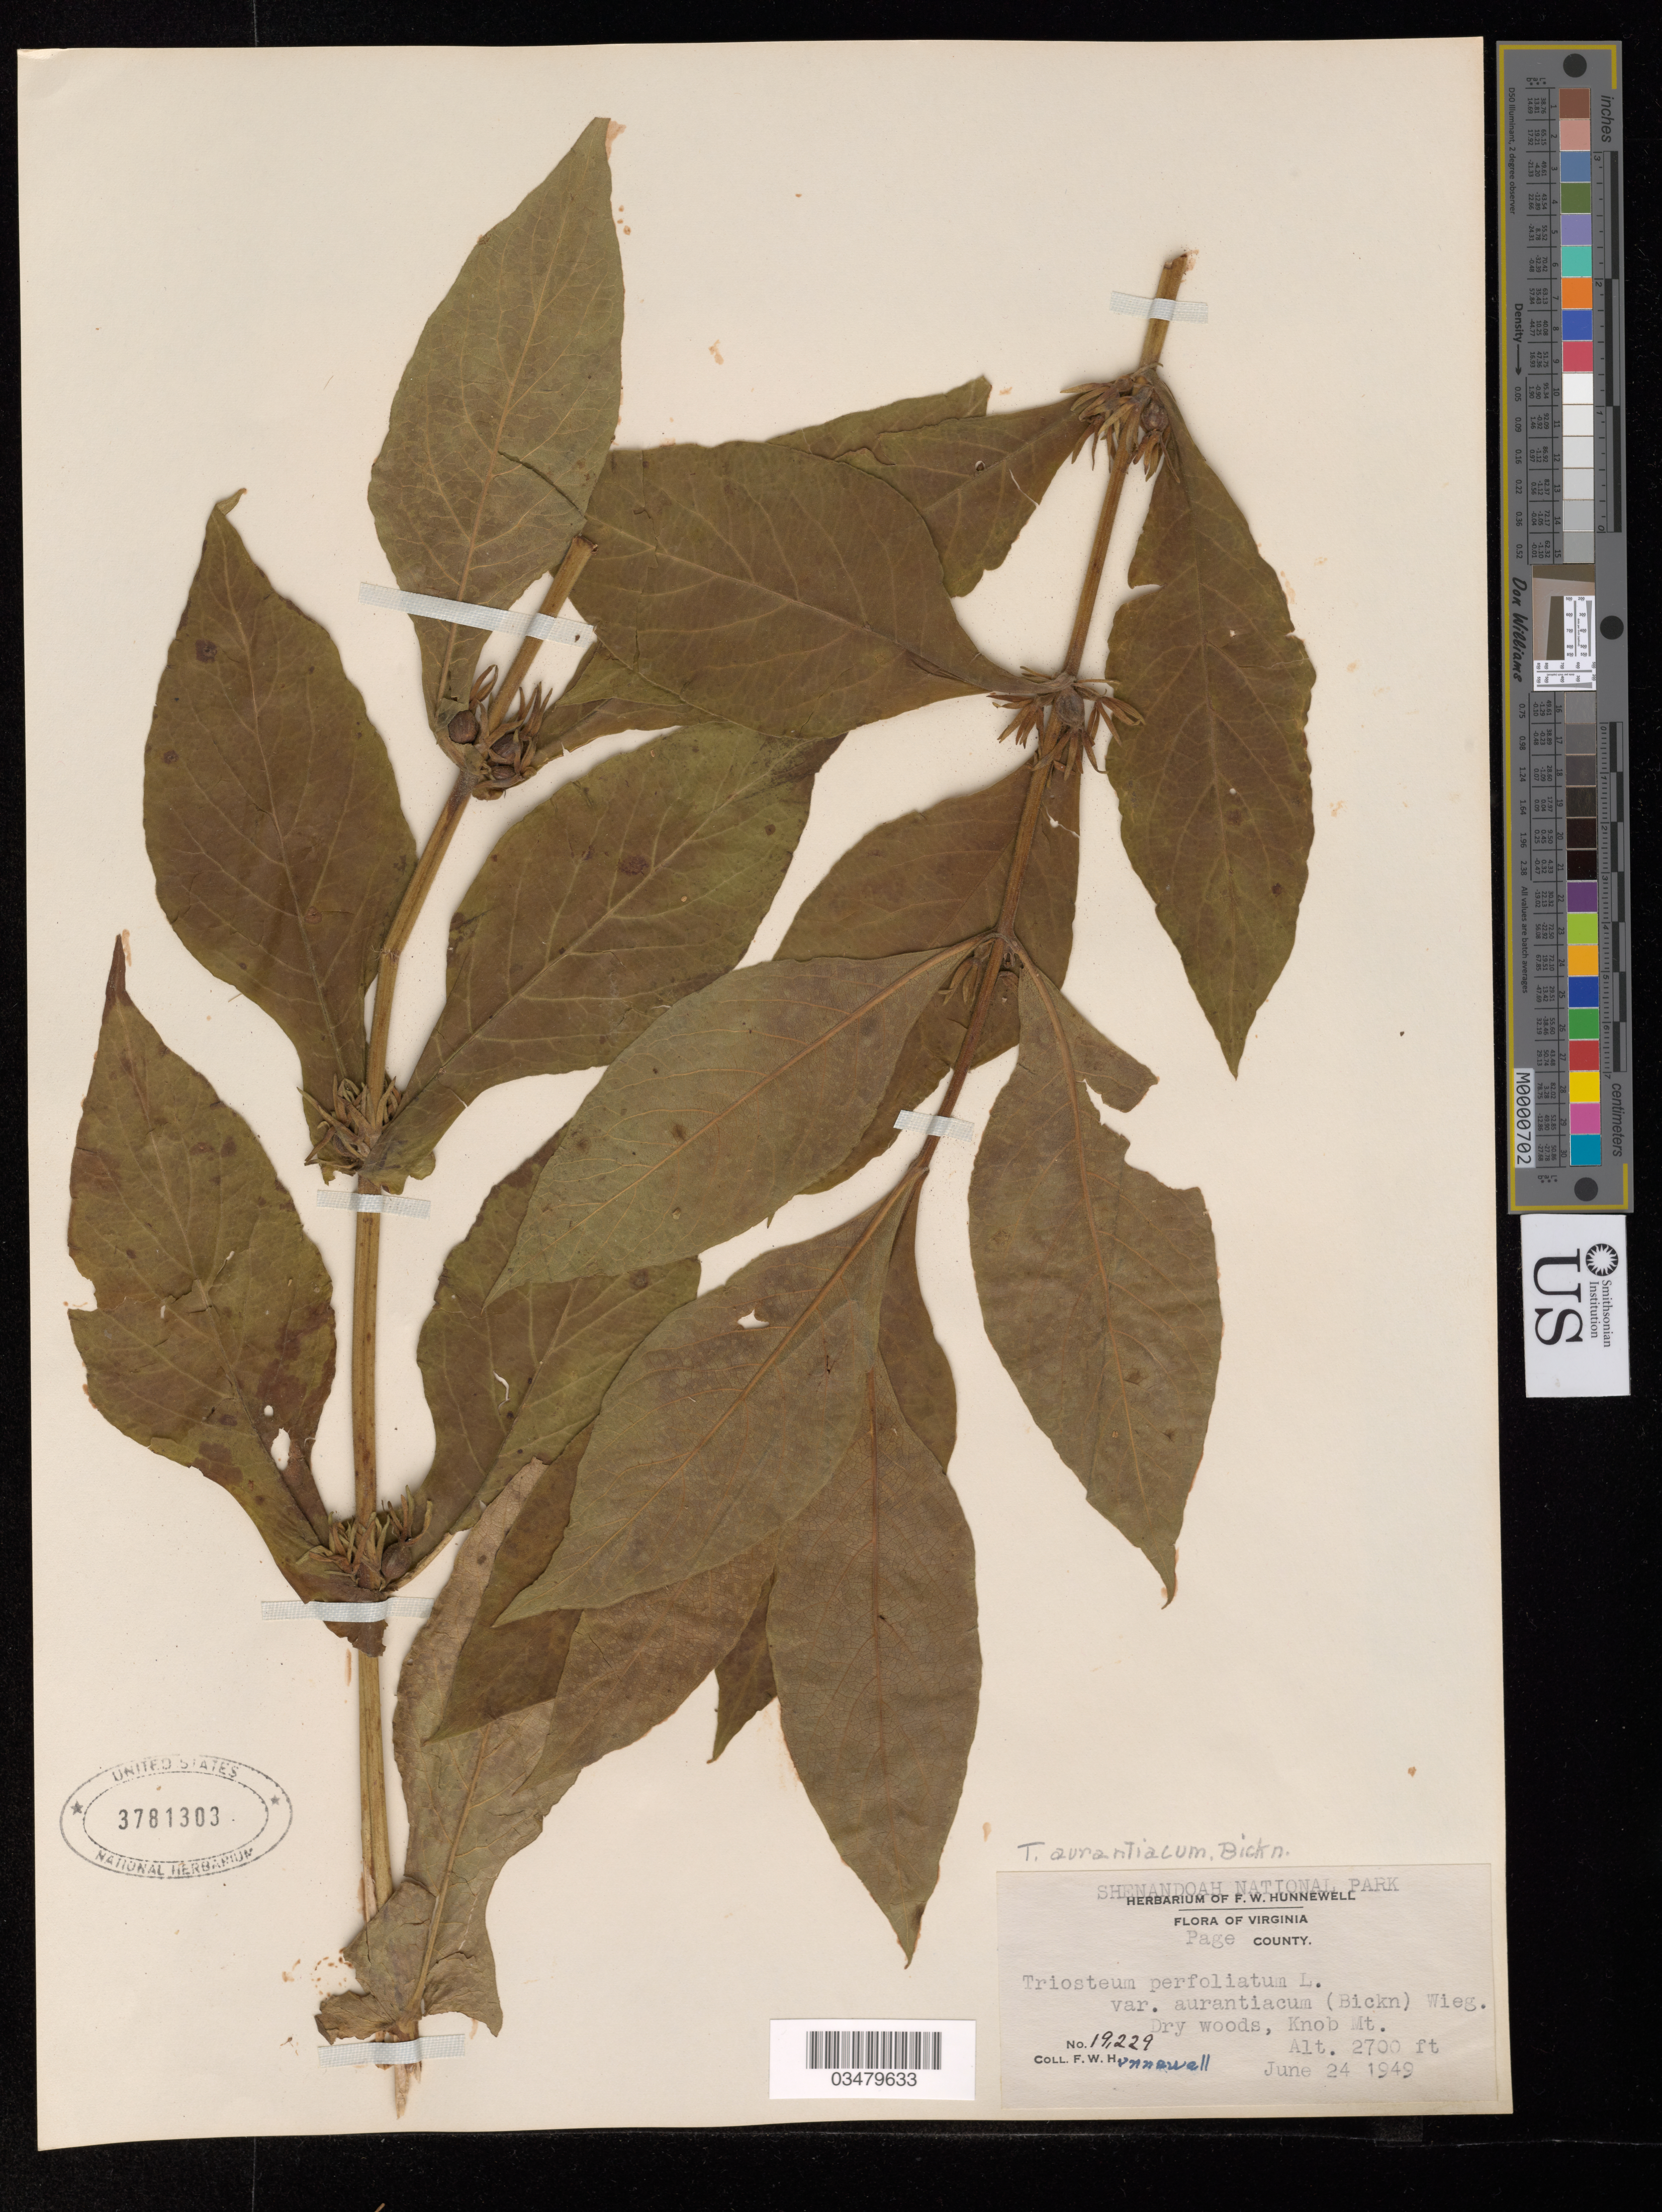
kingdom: Plantae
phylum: Tracheophyta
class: Magnoliopsida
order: Dipsacales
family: Caprifoliaceae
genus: Triosteum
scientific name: Triosteum aurantiacum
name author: E.P. Bicknell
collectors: F. Hunnewell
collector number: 19229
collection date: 1949-06-24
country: United States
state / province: Virginia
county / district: Page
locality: Shenandoah National Park, Knob Mt.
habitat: Dry woods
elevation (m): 823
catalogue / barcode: US 3781303